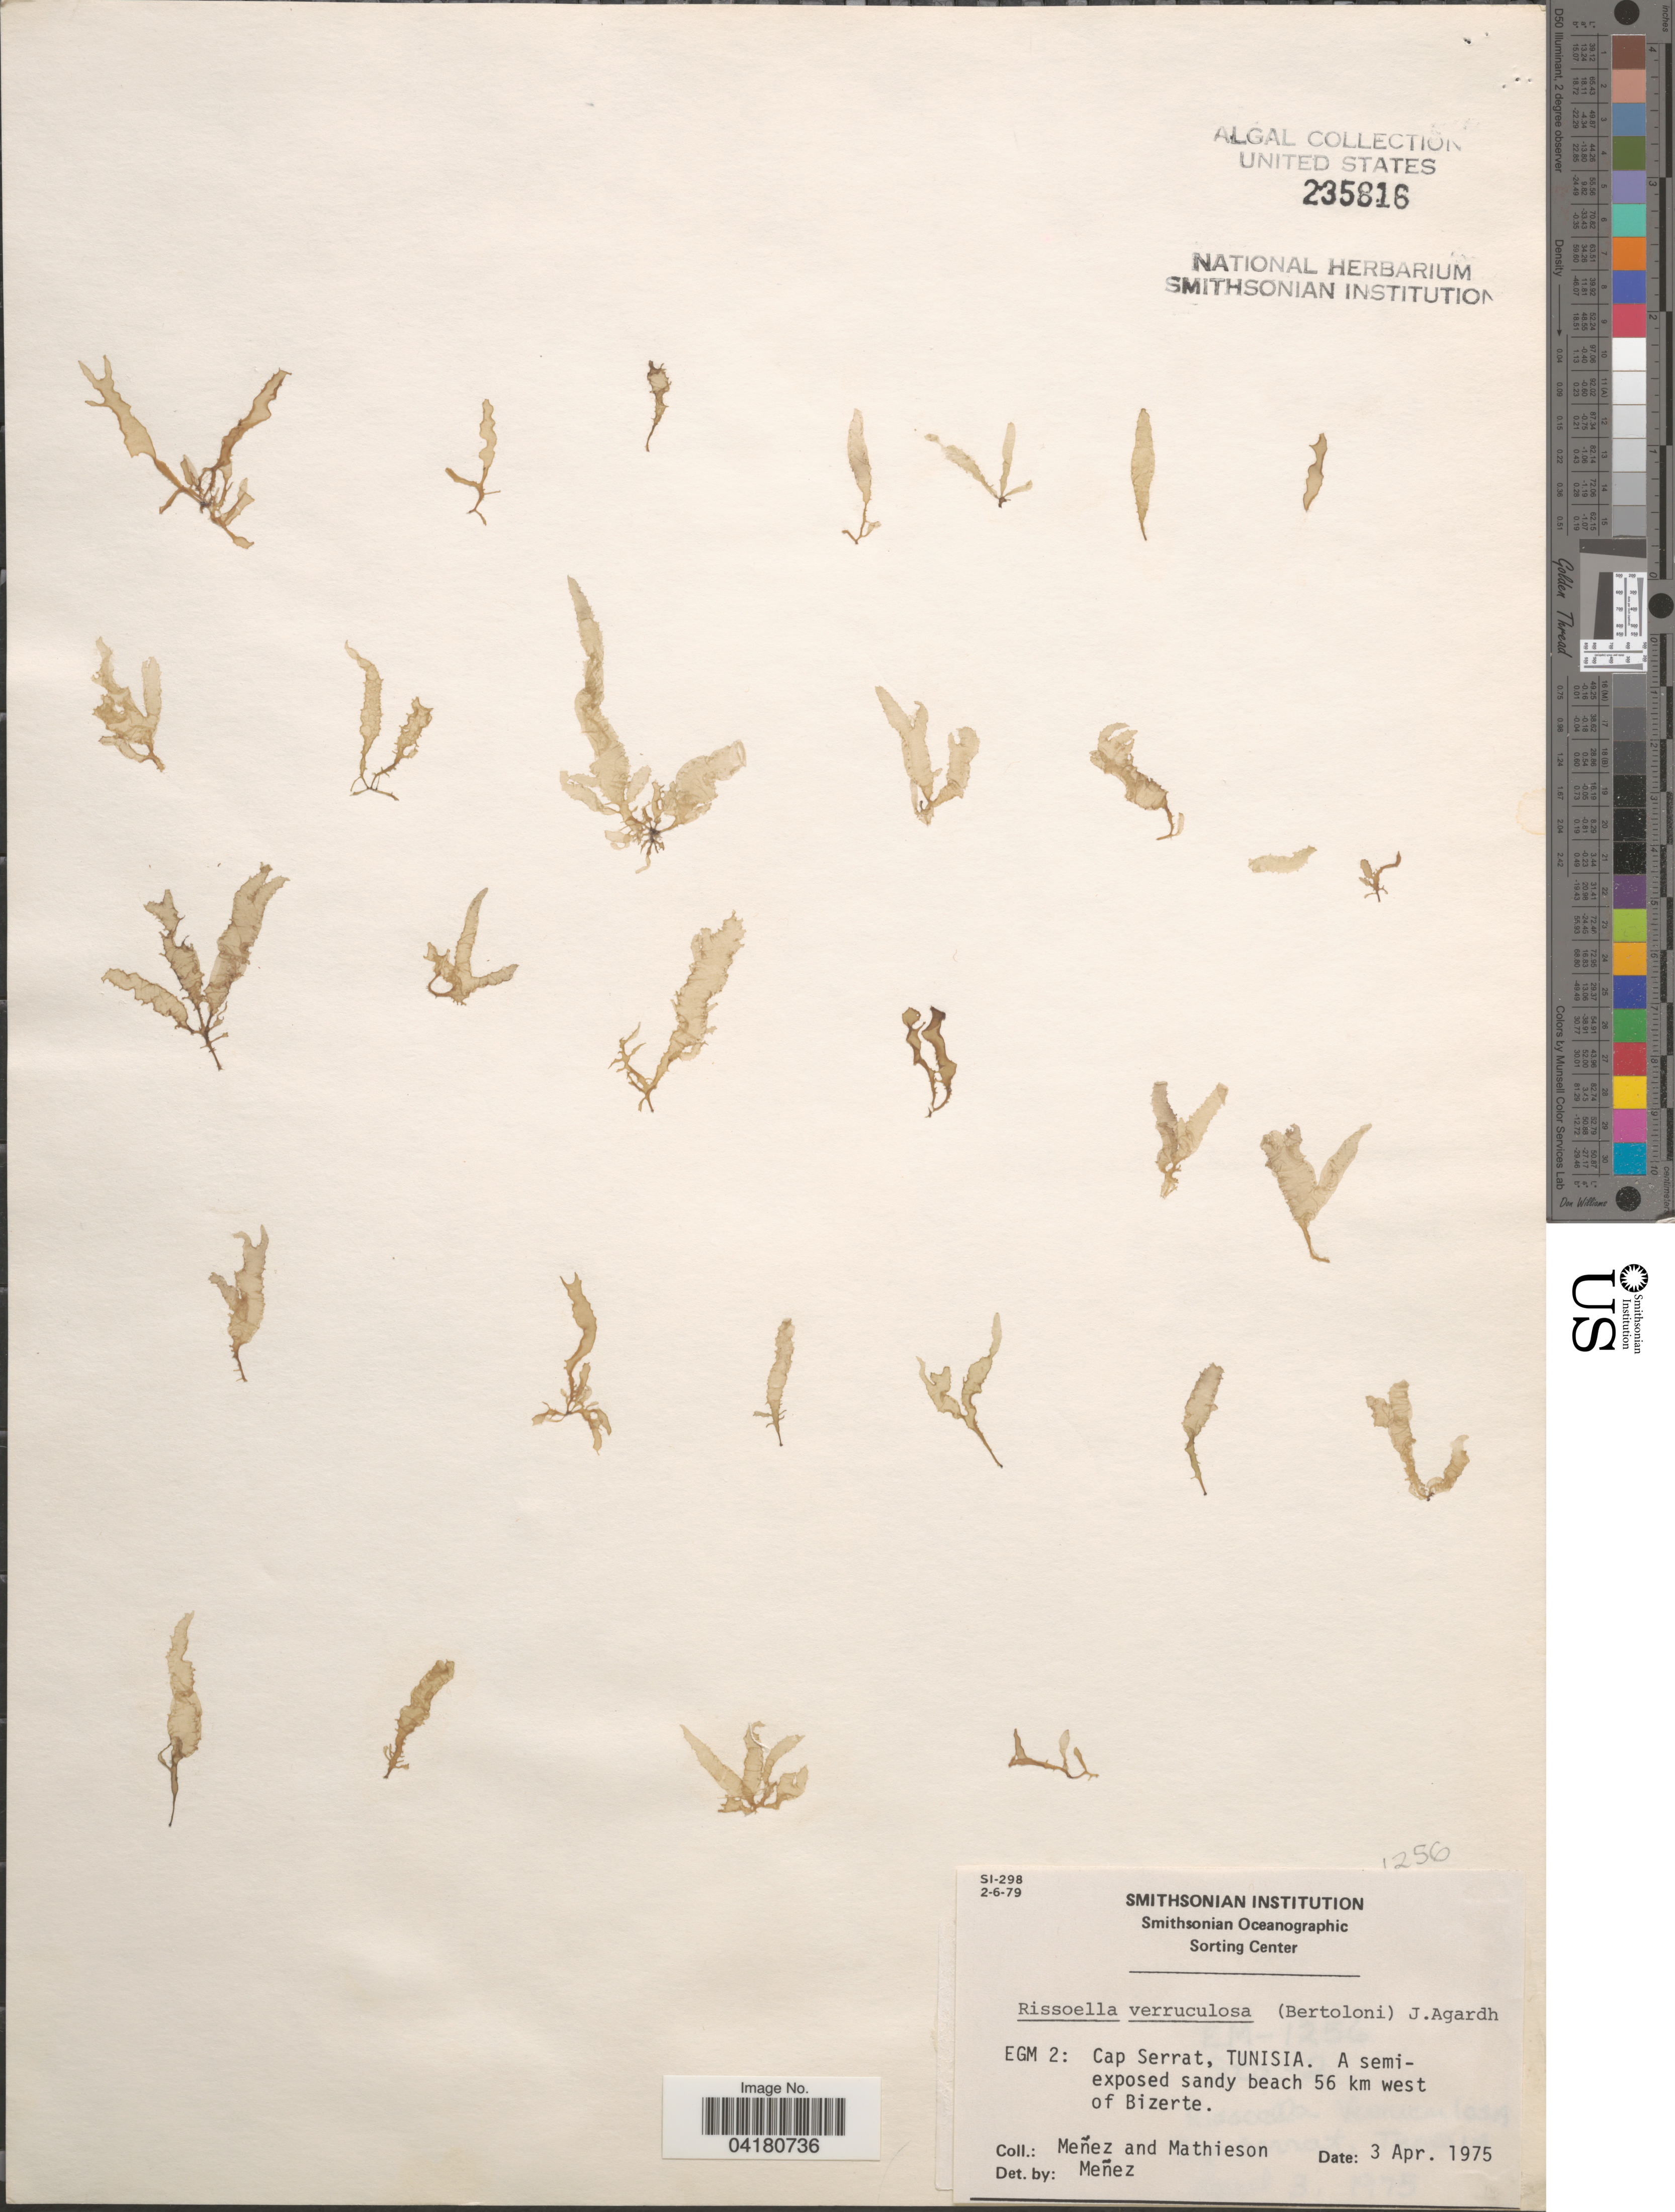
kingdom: Plantae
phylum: Rhodophyta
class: Florideophyceae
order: Gigartinales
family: Rissoellaceae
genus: Rissoella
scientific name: Rissoella verruculosa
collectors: Menez & Mathieson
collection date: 1975-04-03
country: Tunisia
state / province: Bizerte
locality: EGM 2: Cap Serrat. A semi-exposed sandy beach 56 km west of Bizerte.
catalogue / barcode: US 235816